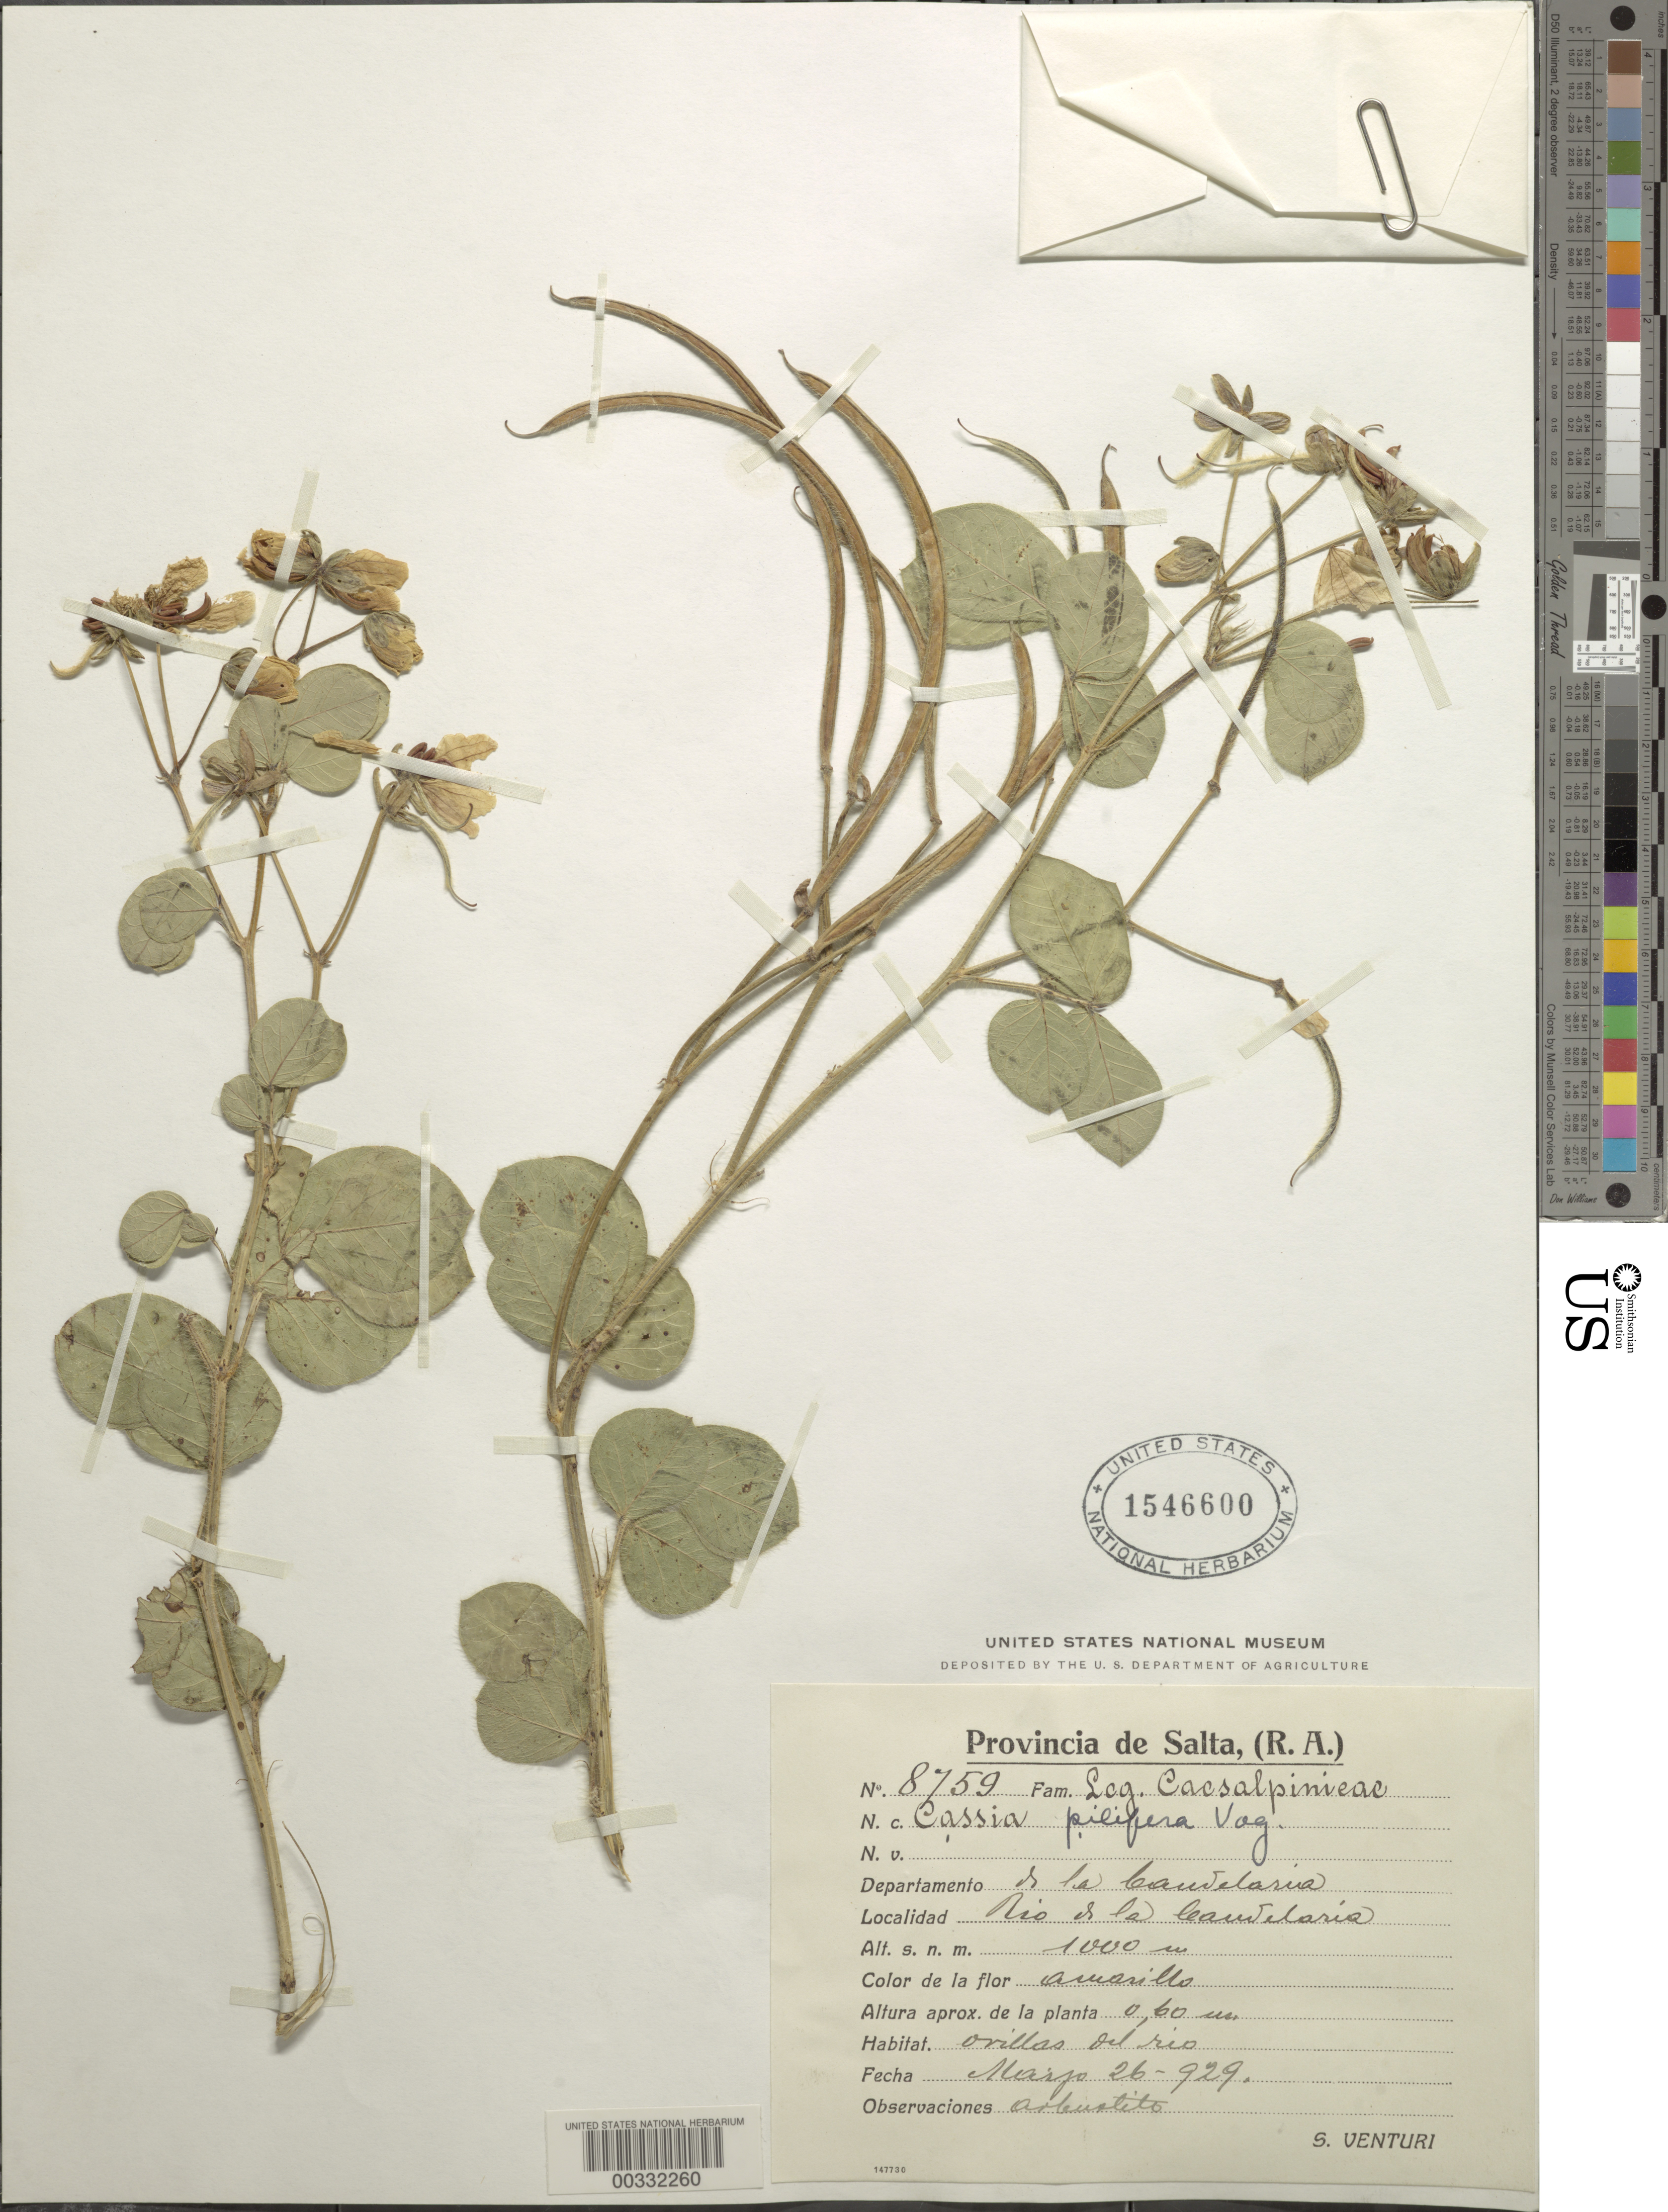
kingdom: Plantae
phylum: Tracheophyta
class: Magnoliopsida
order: Fabales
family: Fabaceae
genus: Senna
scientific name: Senna pilifera var. pilifera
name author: (Vogel) H.S. Irwin & Barneby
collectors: S. Venturi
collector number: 8759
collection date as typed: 26 Mar 1929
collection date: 1929-03-26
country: Argentina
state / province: Salta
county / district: Candelaria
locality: La Candelaria Dept. [= Candelaria Dept.], Rio de la Candelaria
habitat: River bank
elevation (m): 1000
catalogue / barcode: US 1546600